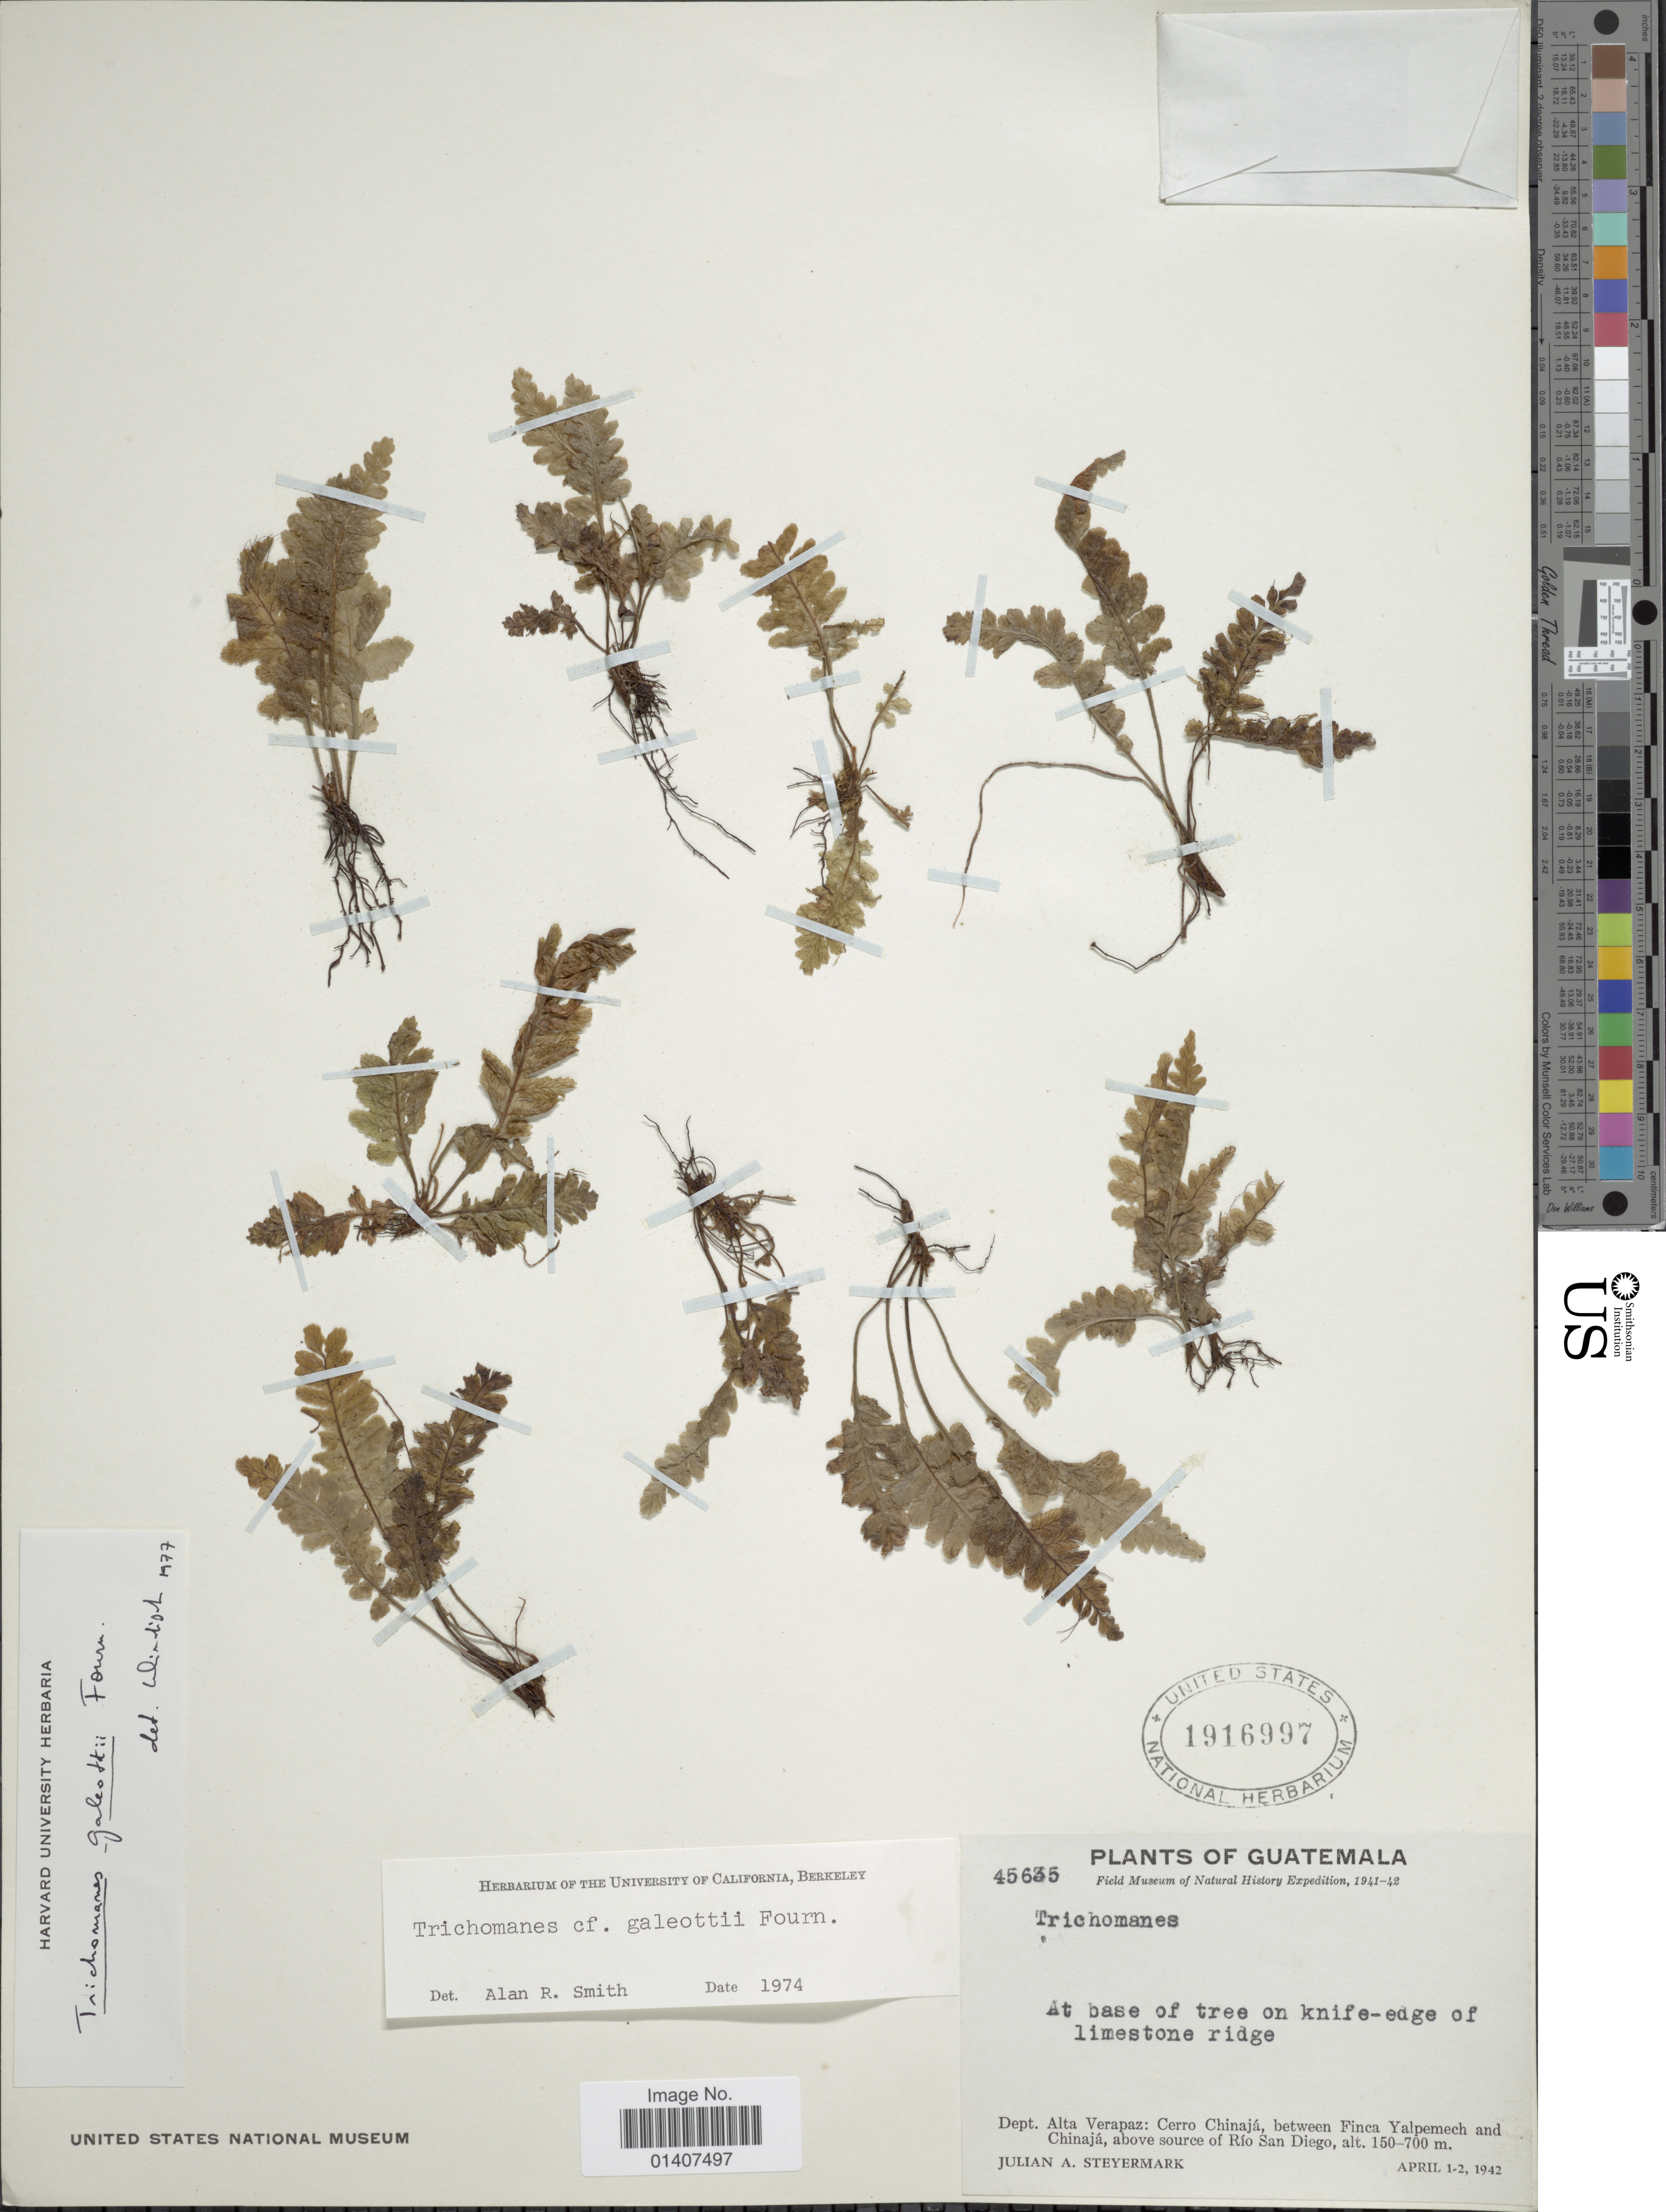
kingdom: Plantae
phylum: Tracheophyta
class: Polypodiopsida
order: Hymenophyllales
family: Hymenophyllaceae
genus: Trichomanes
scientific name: Trichomanes galeottii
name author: E. Fourn.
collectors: J. Steyermark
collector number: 45635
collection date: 1942-04-01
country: Guatemala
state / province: Alta Verapaz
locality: At base of tree on knife-edge of limeston ridge, Dept. Alta Verapaz: Cerro Chinajá, between Finca Yalpemech and Chinajá, above source of Rio San Diego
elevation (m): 150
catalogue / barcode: US 1916997